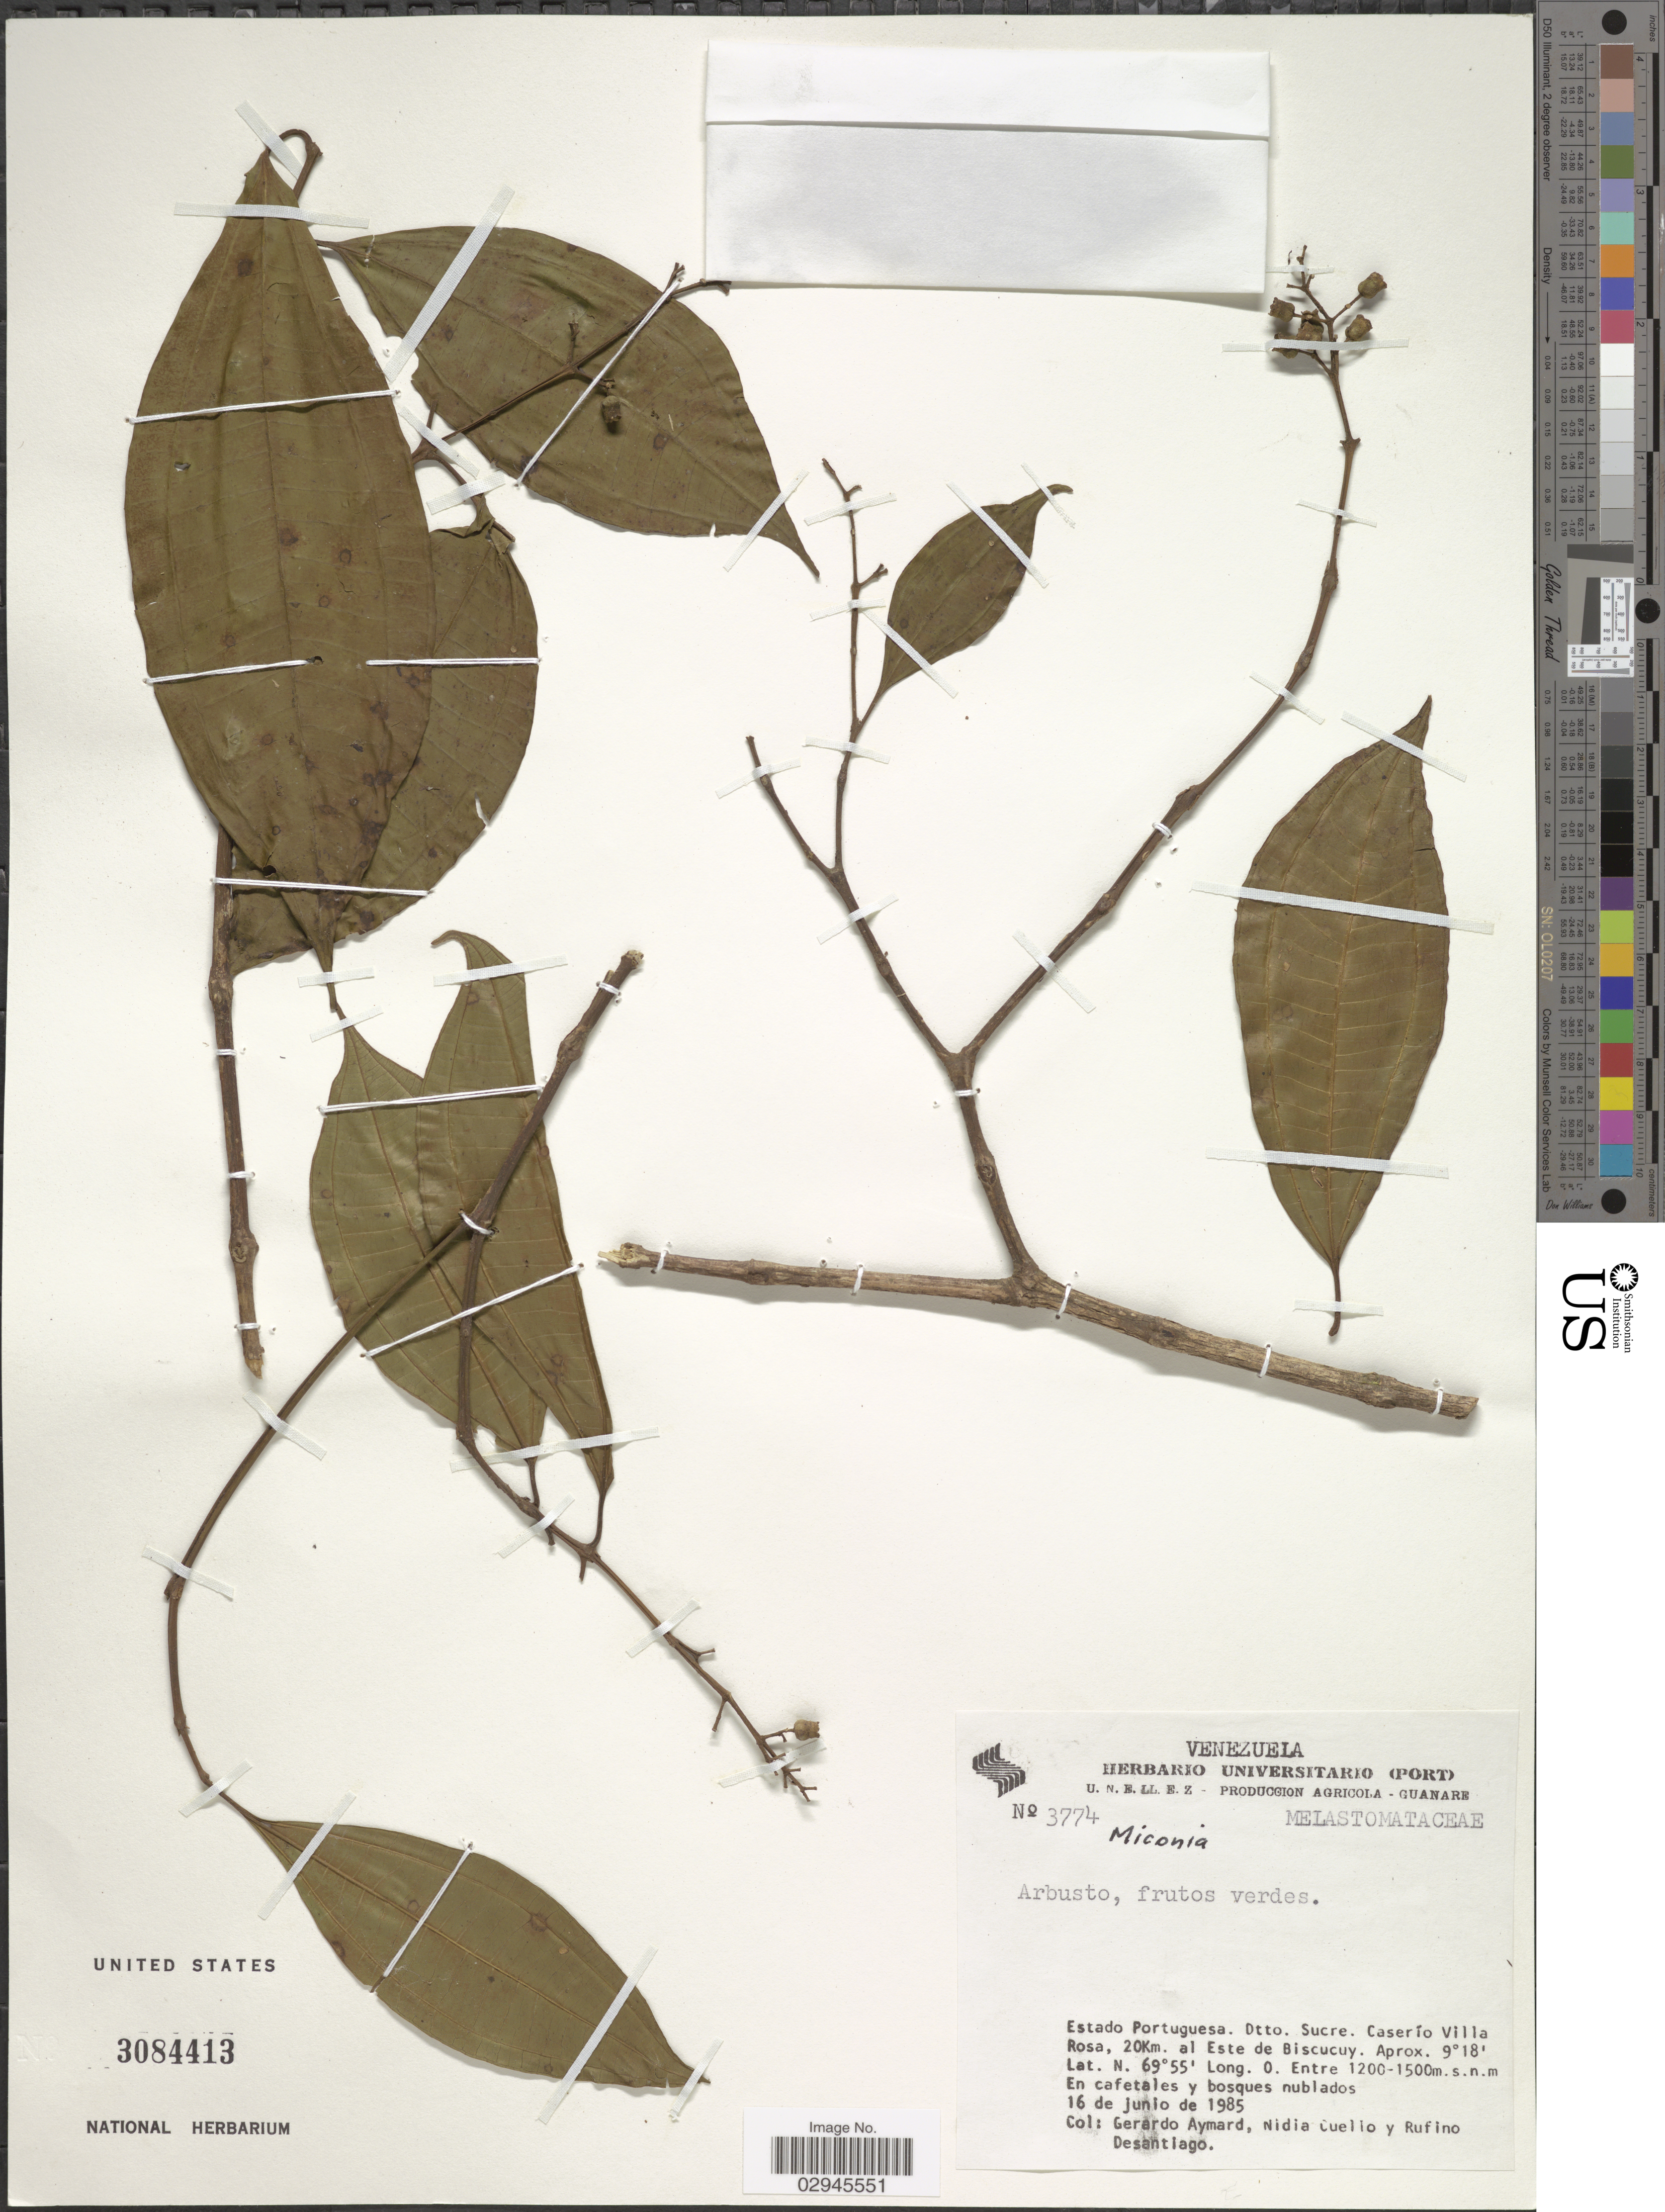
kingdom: Plantae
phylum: Tracheophyta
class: Magnoliopsida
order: Myrtales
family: Melastomataceae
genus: Miconia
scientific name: Miconia sp.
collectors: G. A. Aymard, N. L. Cuello & R. Desantiago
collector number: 3774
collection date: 1985-06-16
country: Venezuela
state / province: Portuguesa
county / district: Sucre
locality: Caserío Villa Rosa. 20 Km E Biscucuy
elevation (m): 1200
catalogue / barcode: US 3084413